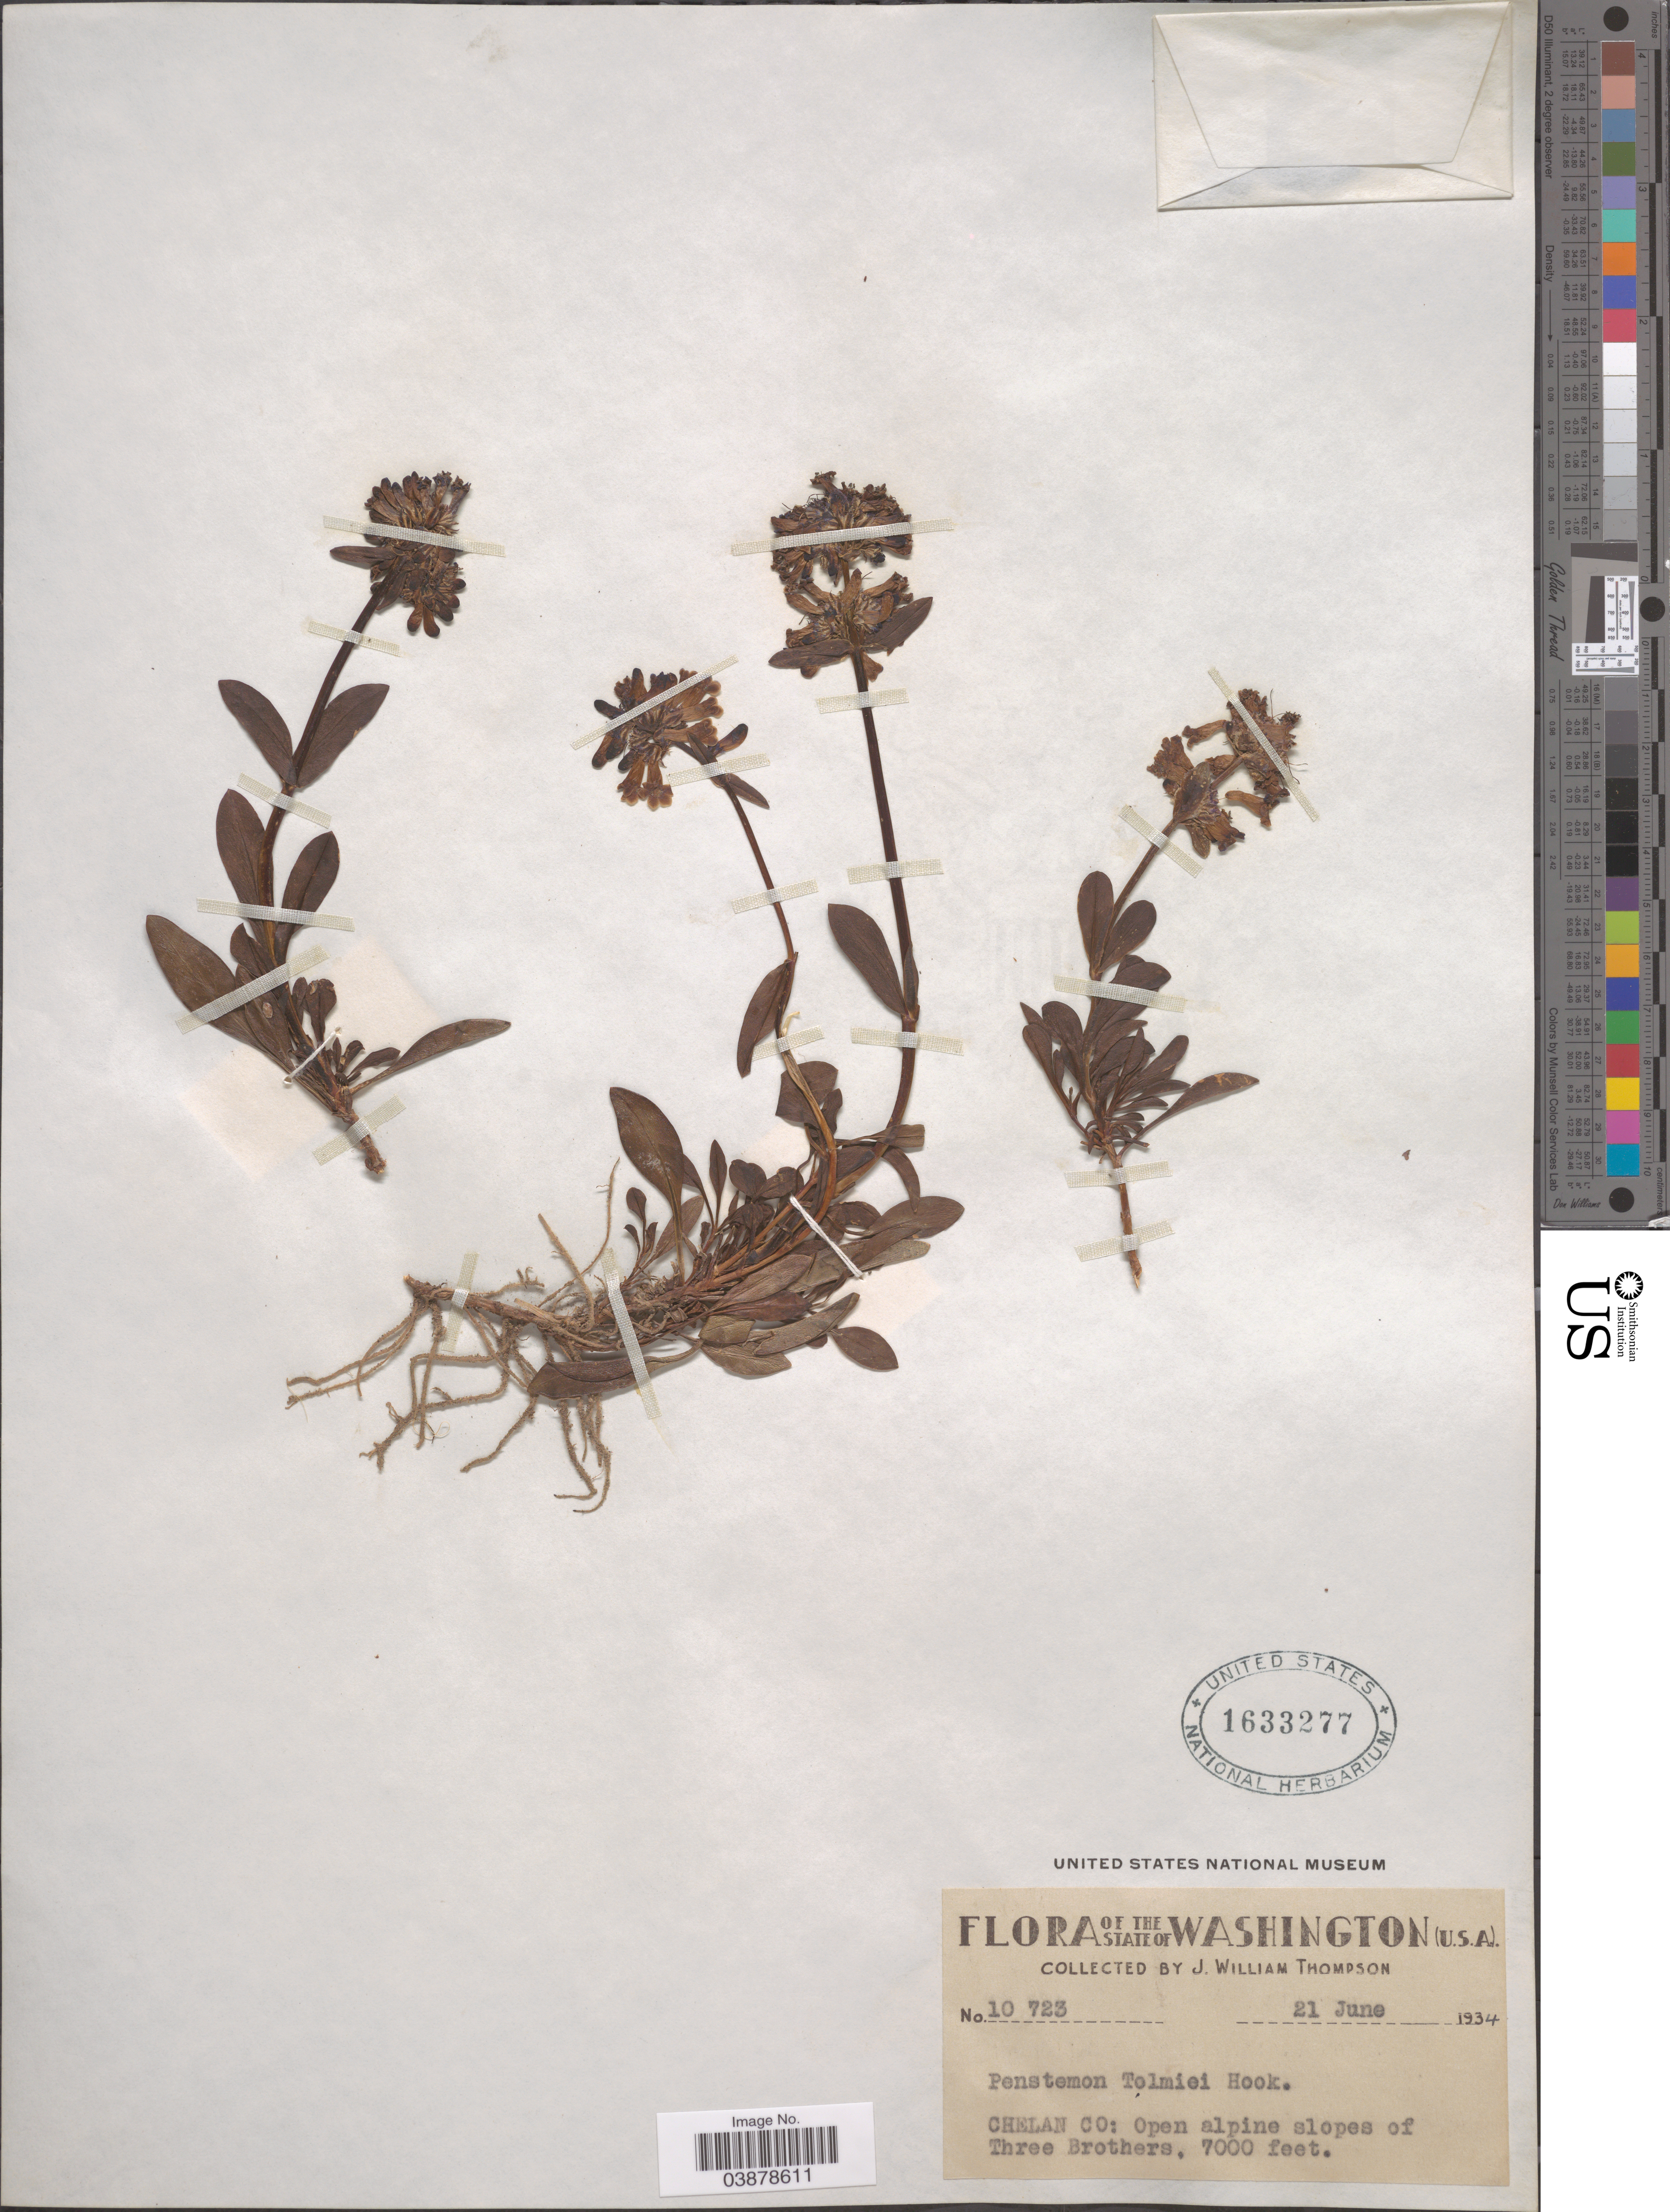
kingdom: Plantae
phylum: Tracheophyta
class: Magnoliopsida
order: Lamiales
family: Plantaginaceae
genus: Penstemon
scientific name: Penstemon tolmiei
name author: Hook.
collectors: J. W. Thompson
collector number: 10723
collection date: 1934-06-21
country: United States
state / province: Washington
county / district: Chelan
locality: Chelan Co: Open alpine slopes of Three Brothers.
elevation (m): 2134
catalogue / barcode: US 1633277